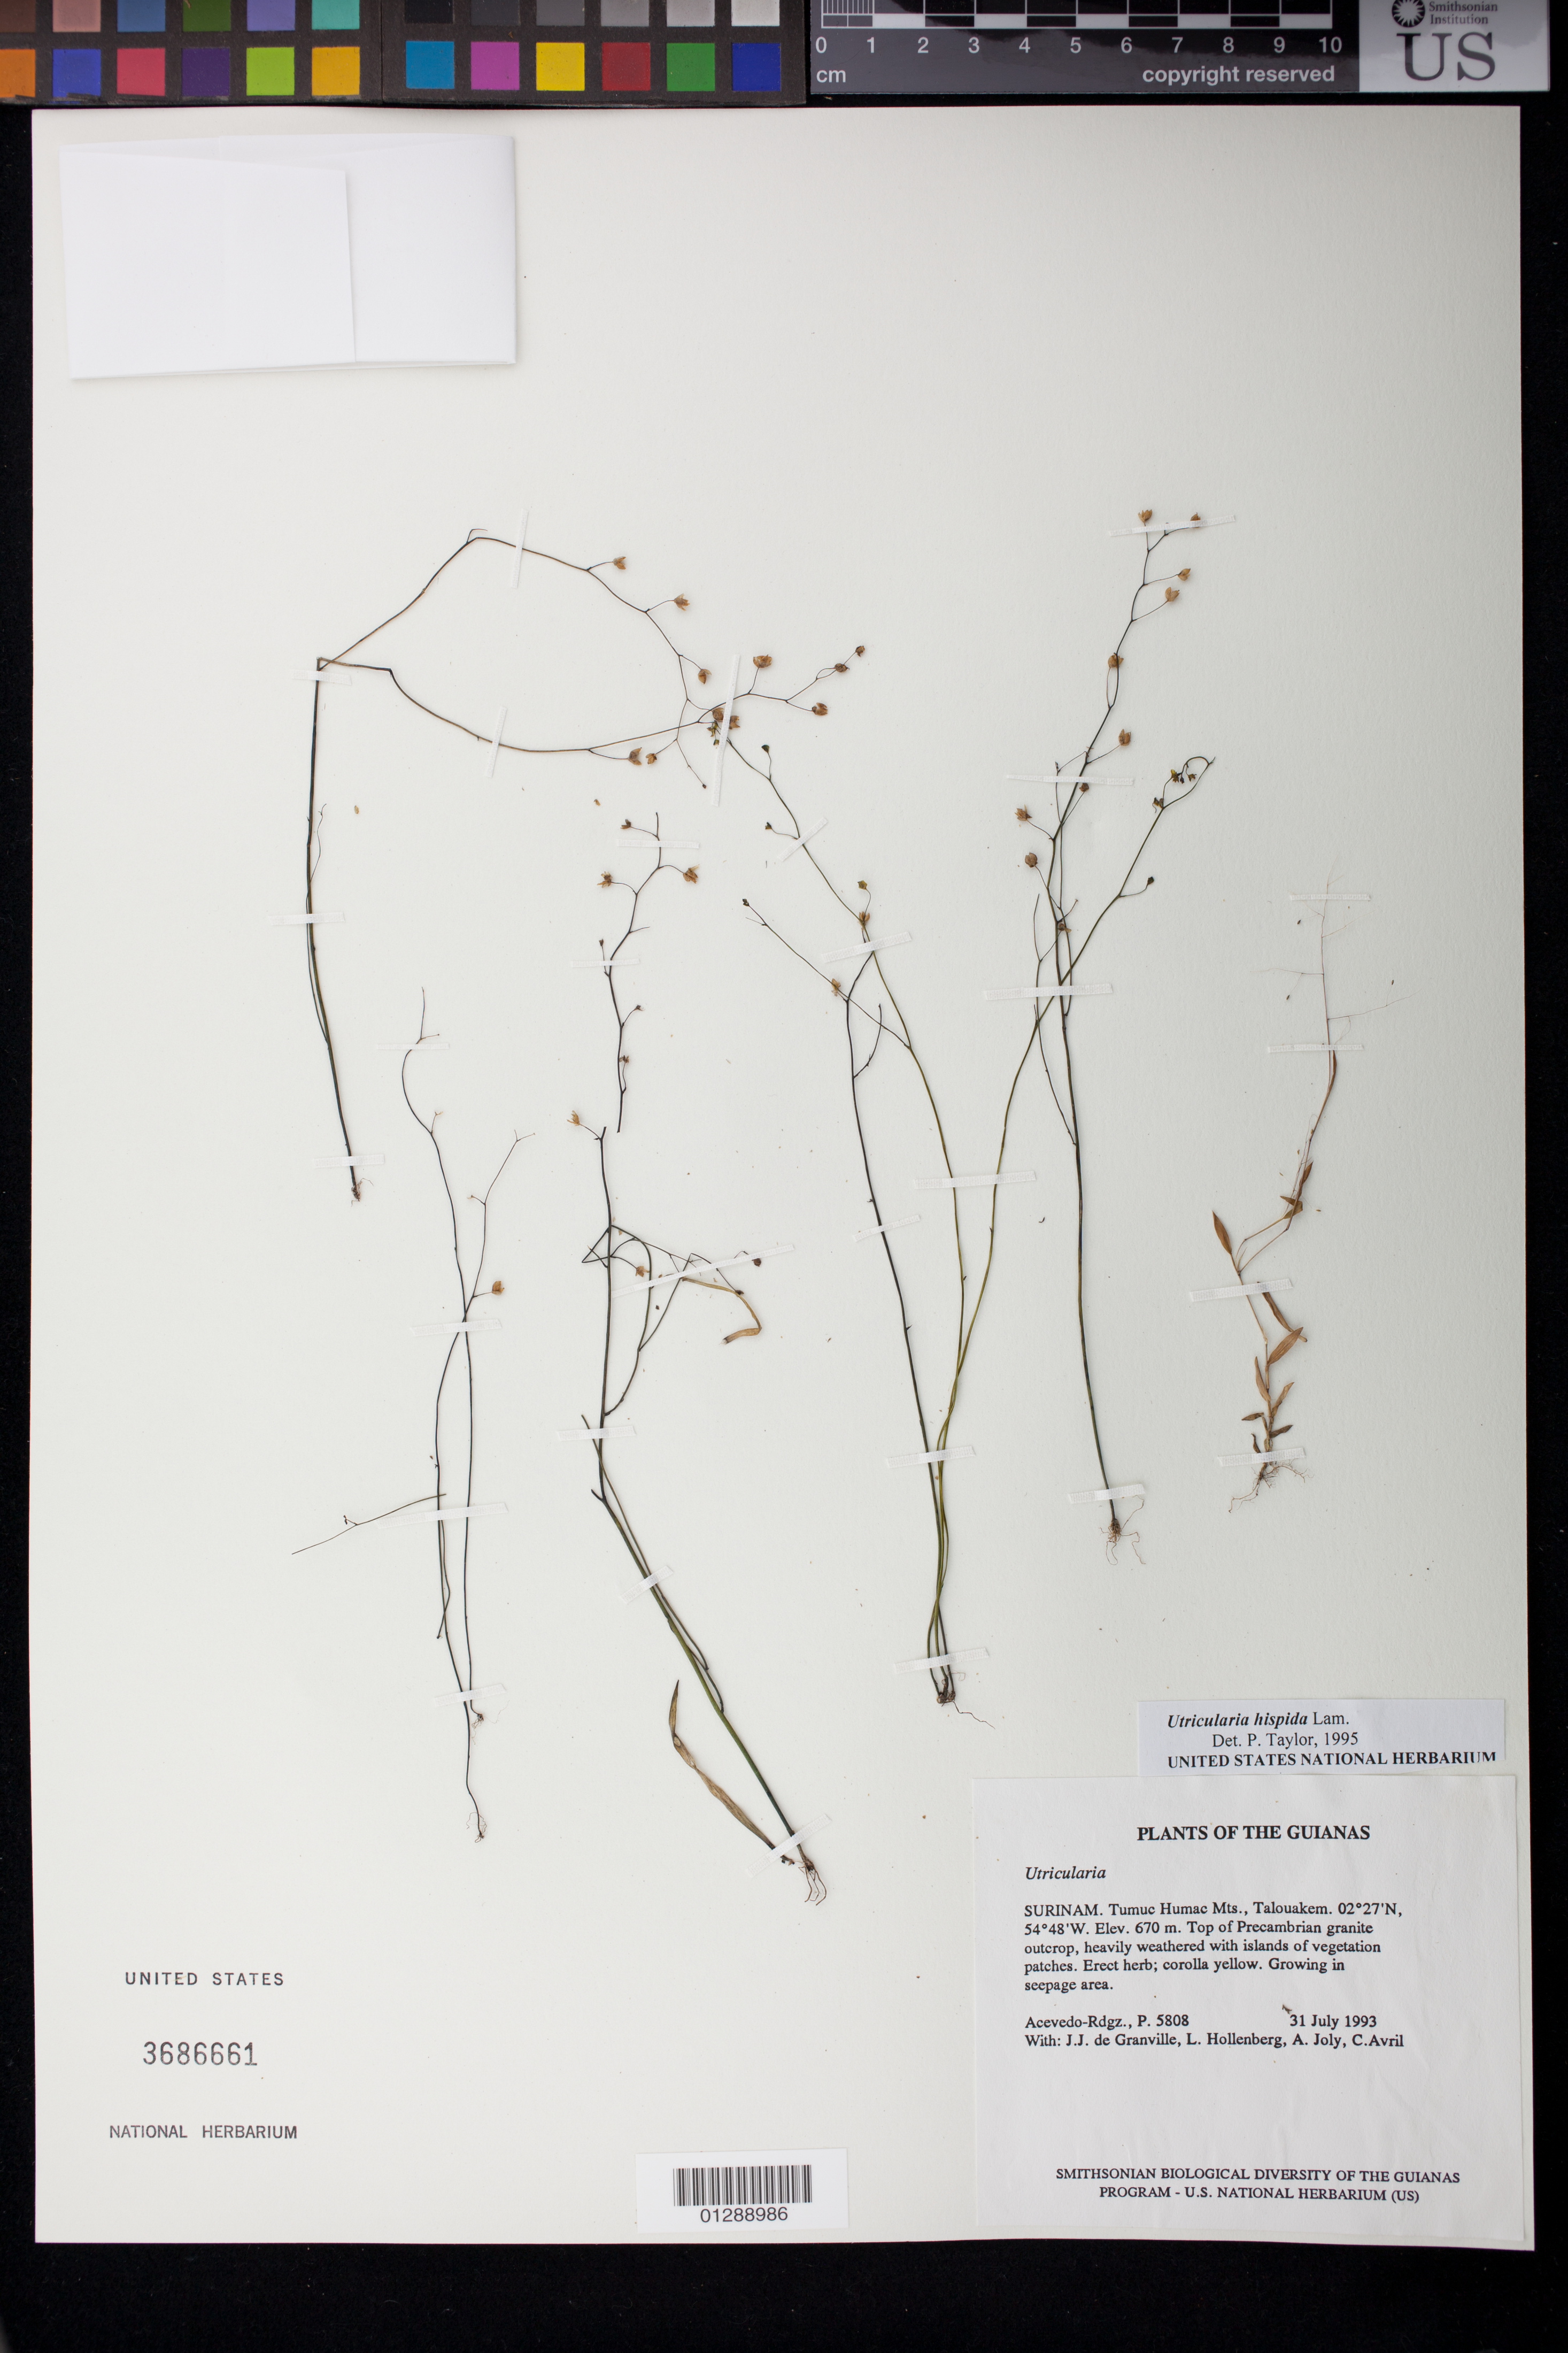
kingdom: Plantae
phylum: Tracheophyta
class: Magnoliopsida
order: Lamiales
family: Lentibulariaceae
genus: Utricularia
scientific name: Utricularia hispida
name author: Lam.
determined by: Taylor, P.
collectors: P. Acevedo-Rodr., J.-J. de Granville, L. A. Hollenberg, A. Joly & C. Avril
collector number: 5808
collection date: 1993-07-31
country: Suriname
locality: Tumuc Humac Mts., Talouakem.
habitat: Top of Precambrian granite outcrop, heavily weathered with islands of vegetation patches. Growing in seepage area.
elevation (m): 670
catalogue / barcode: US 3686661